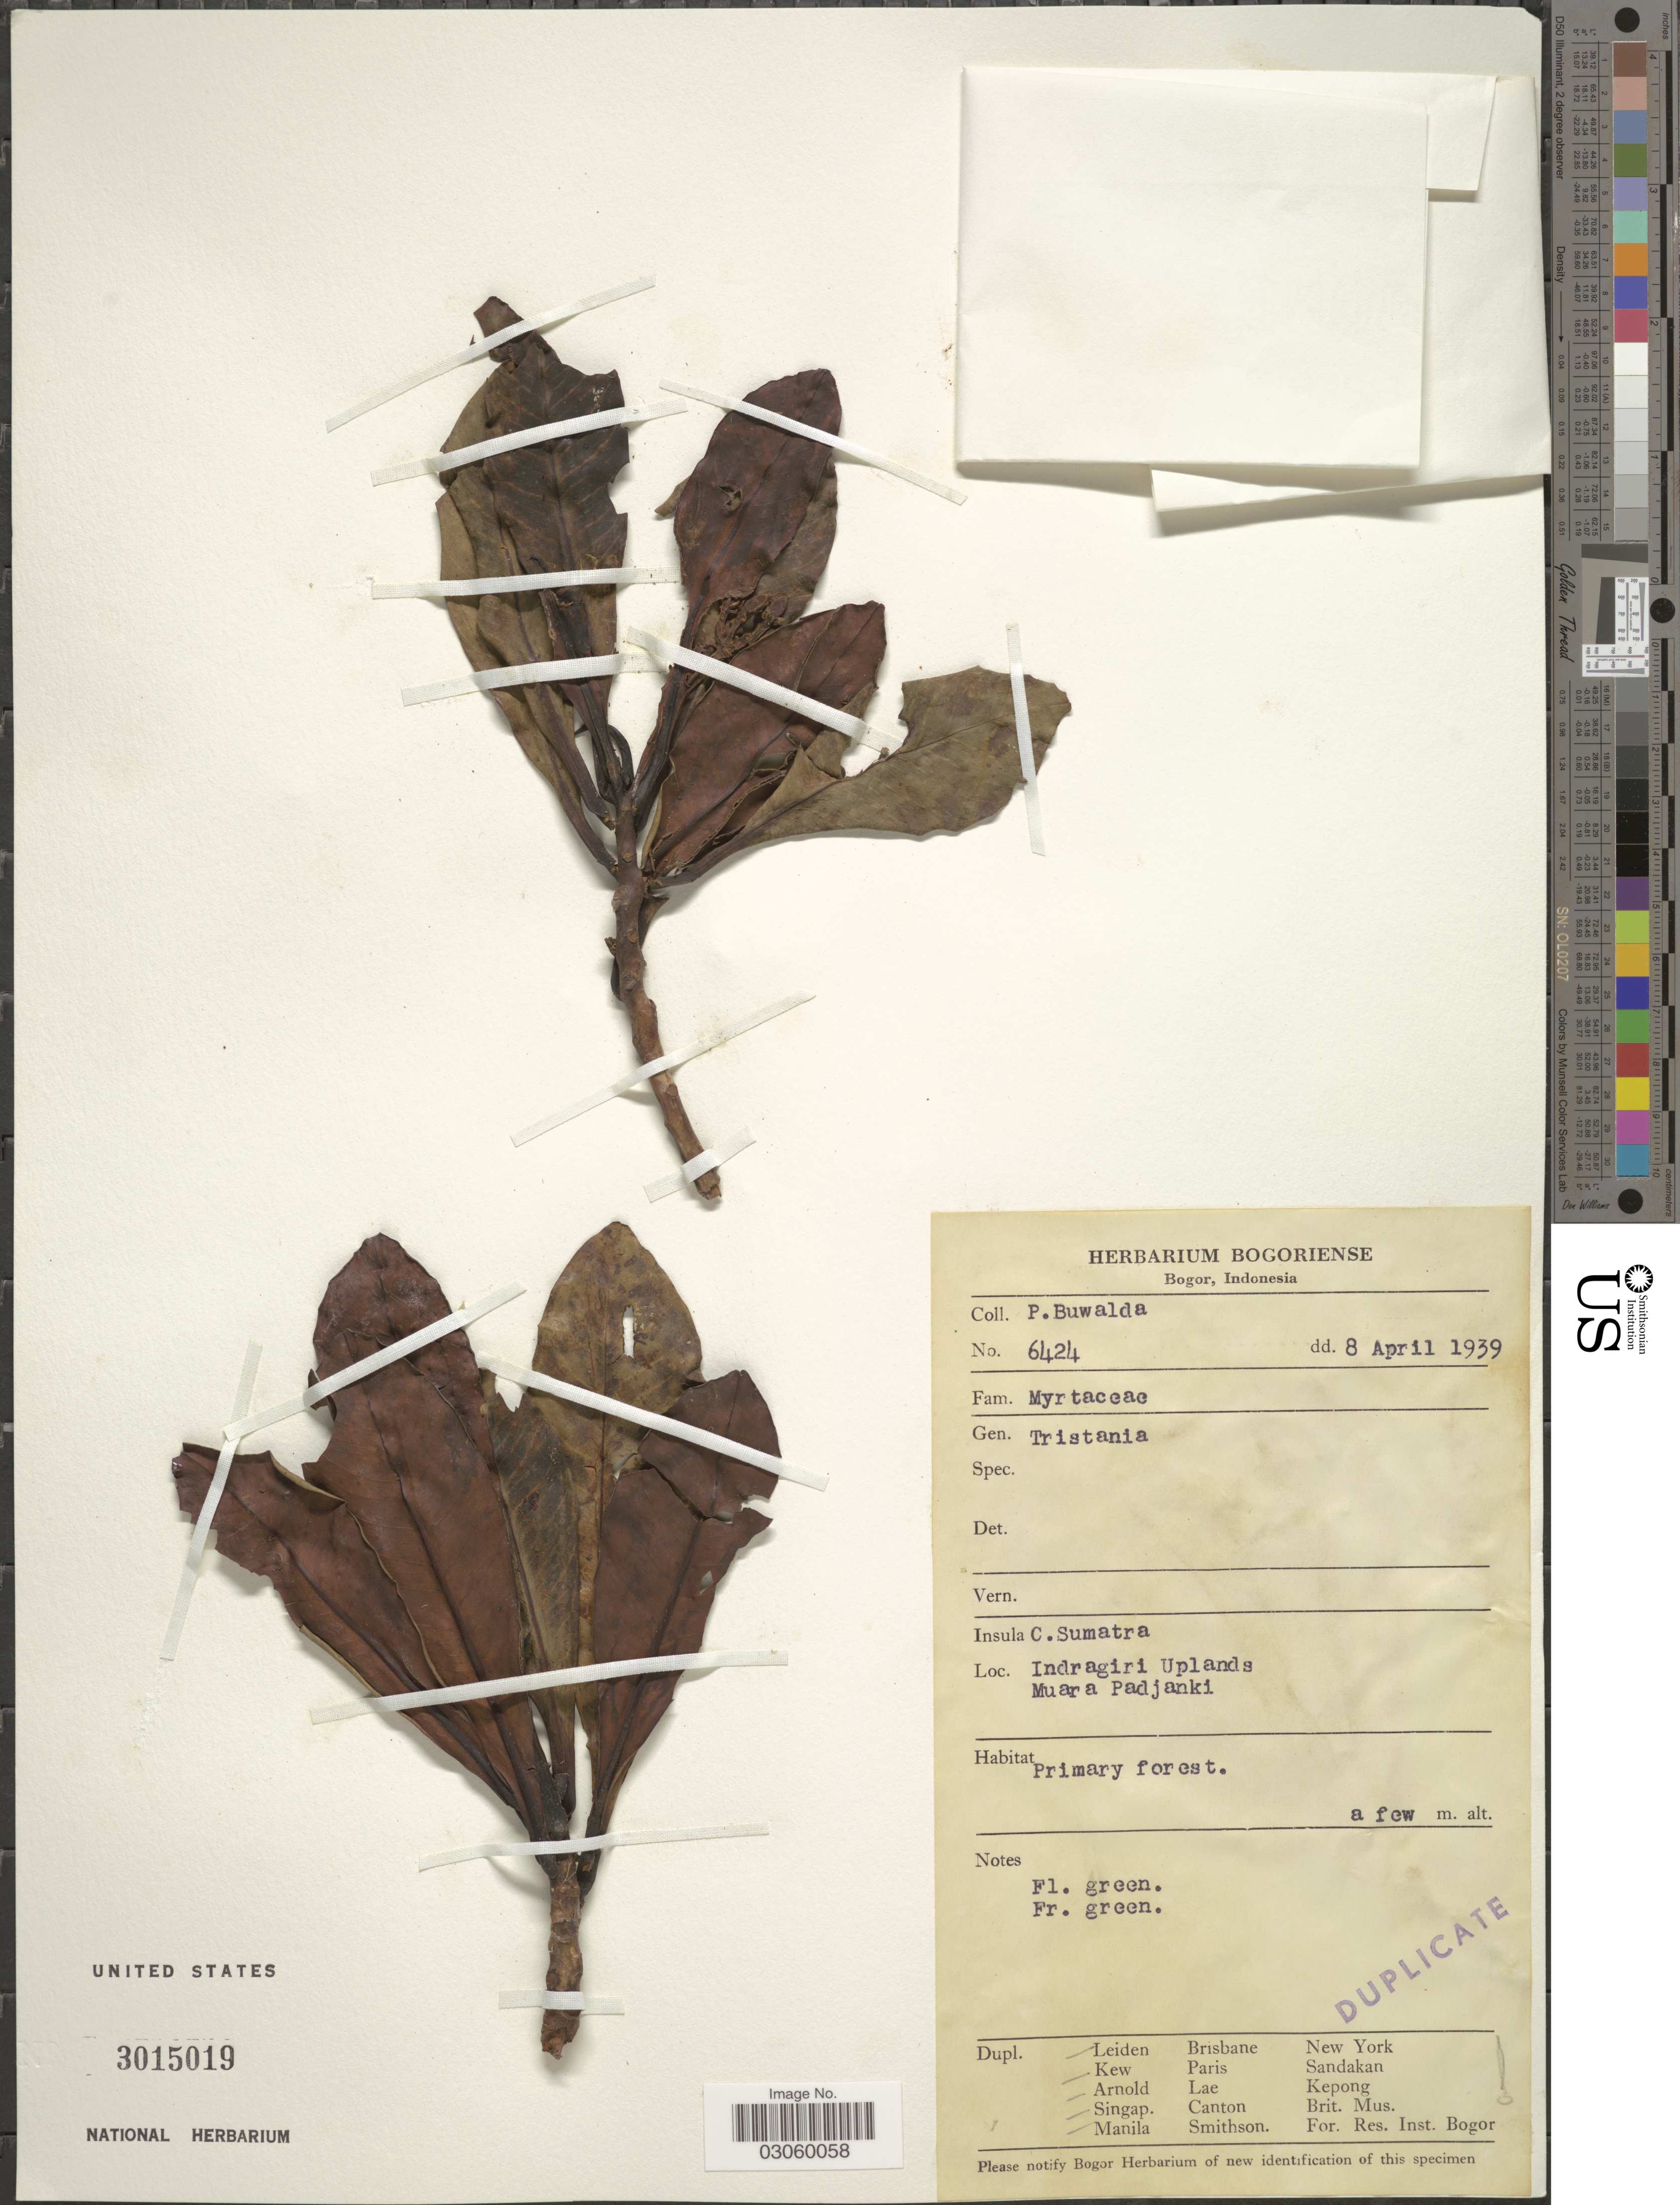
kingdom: Plantae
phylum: Tracheophyta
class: Magnoliopsida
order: Ericales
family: Tetrameristaceae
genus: Tetramerista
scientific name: Tetramerista glabra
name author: Miq.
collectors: P. Buwalda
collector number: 6424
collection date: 1939-04-08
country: Indonesia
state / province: Sumatra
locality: Insula C. Sumatra, Indragiri Uplands, Muara Padjanki.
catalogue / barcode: US 3015019